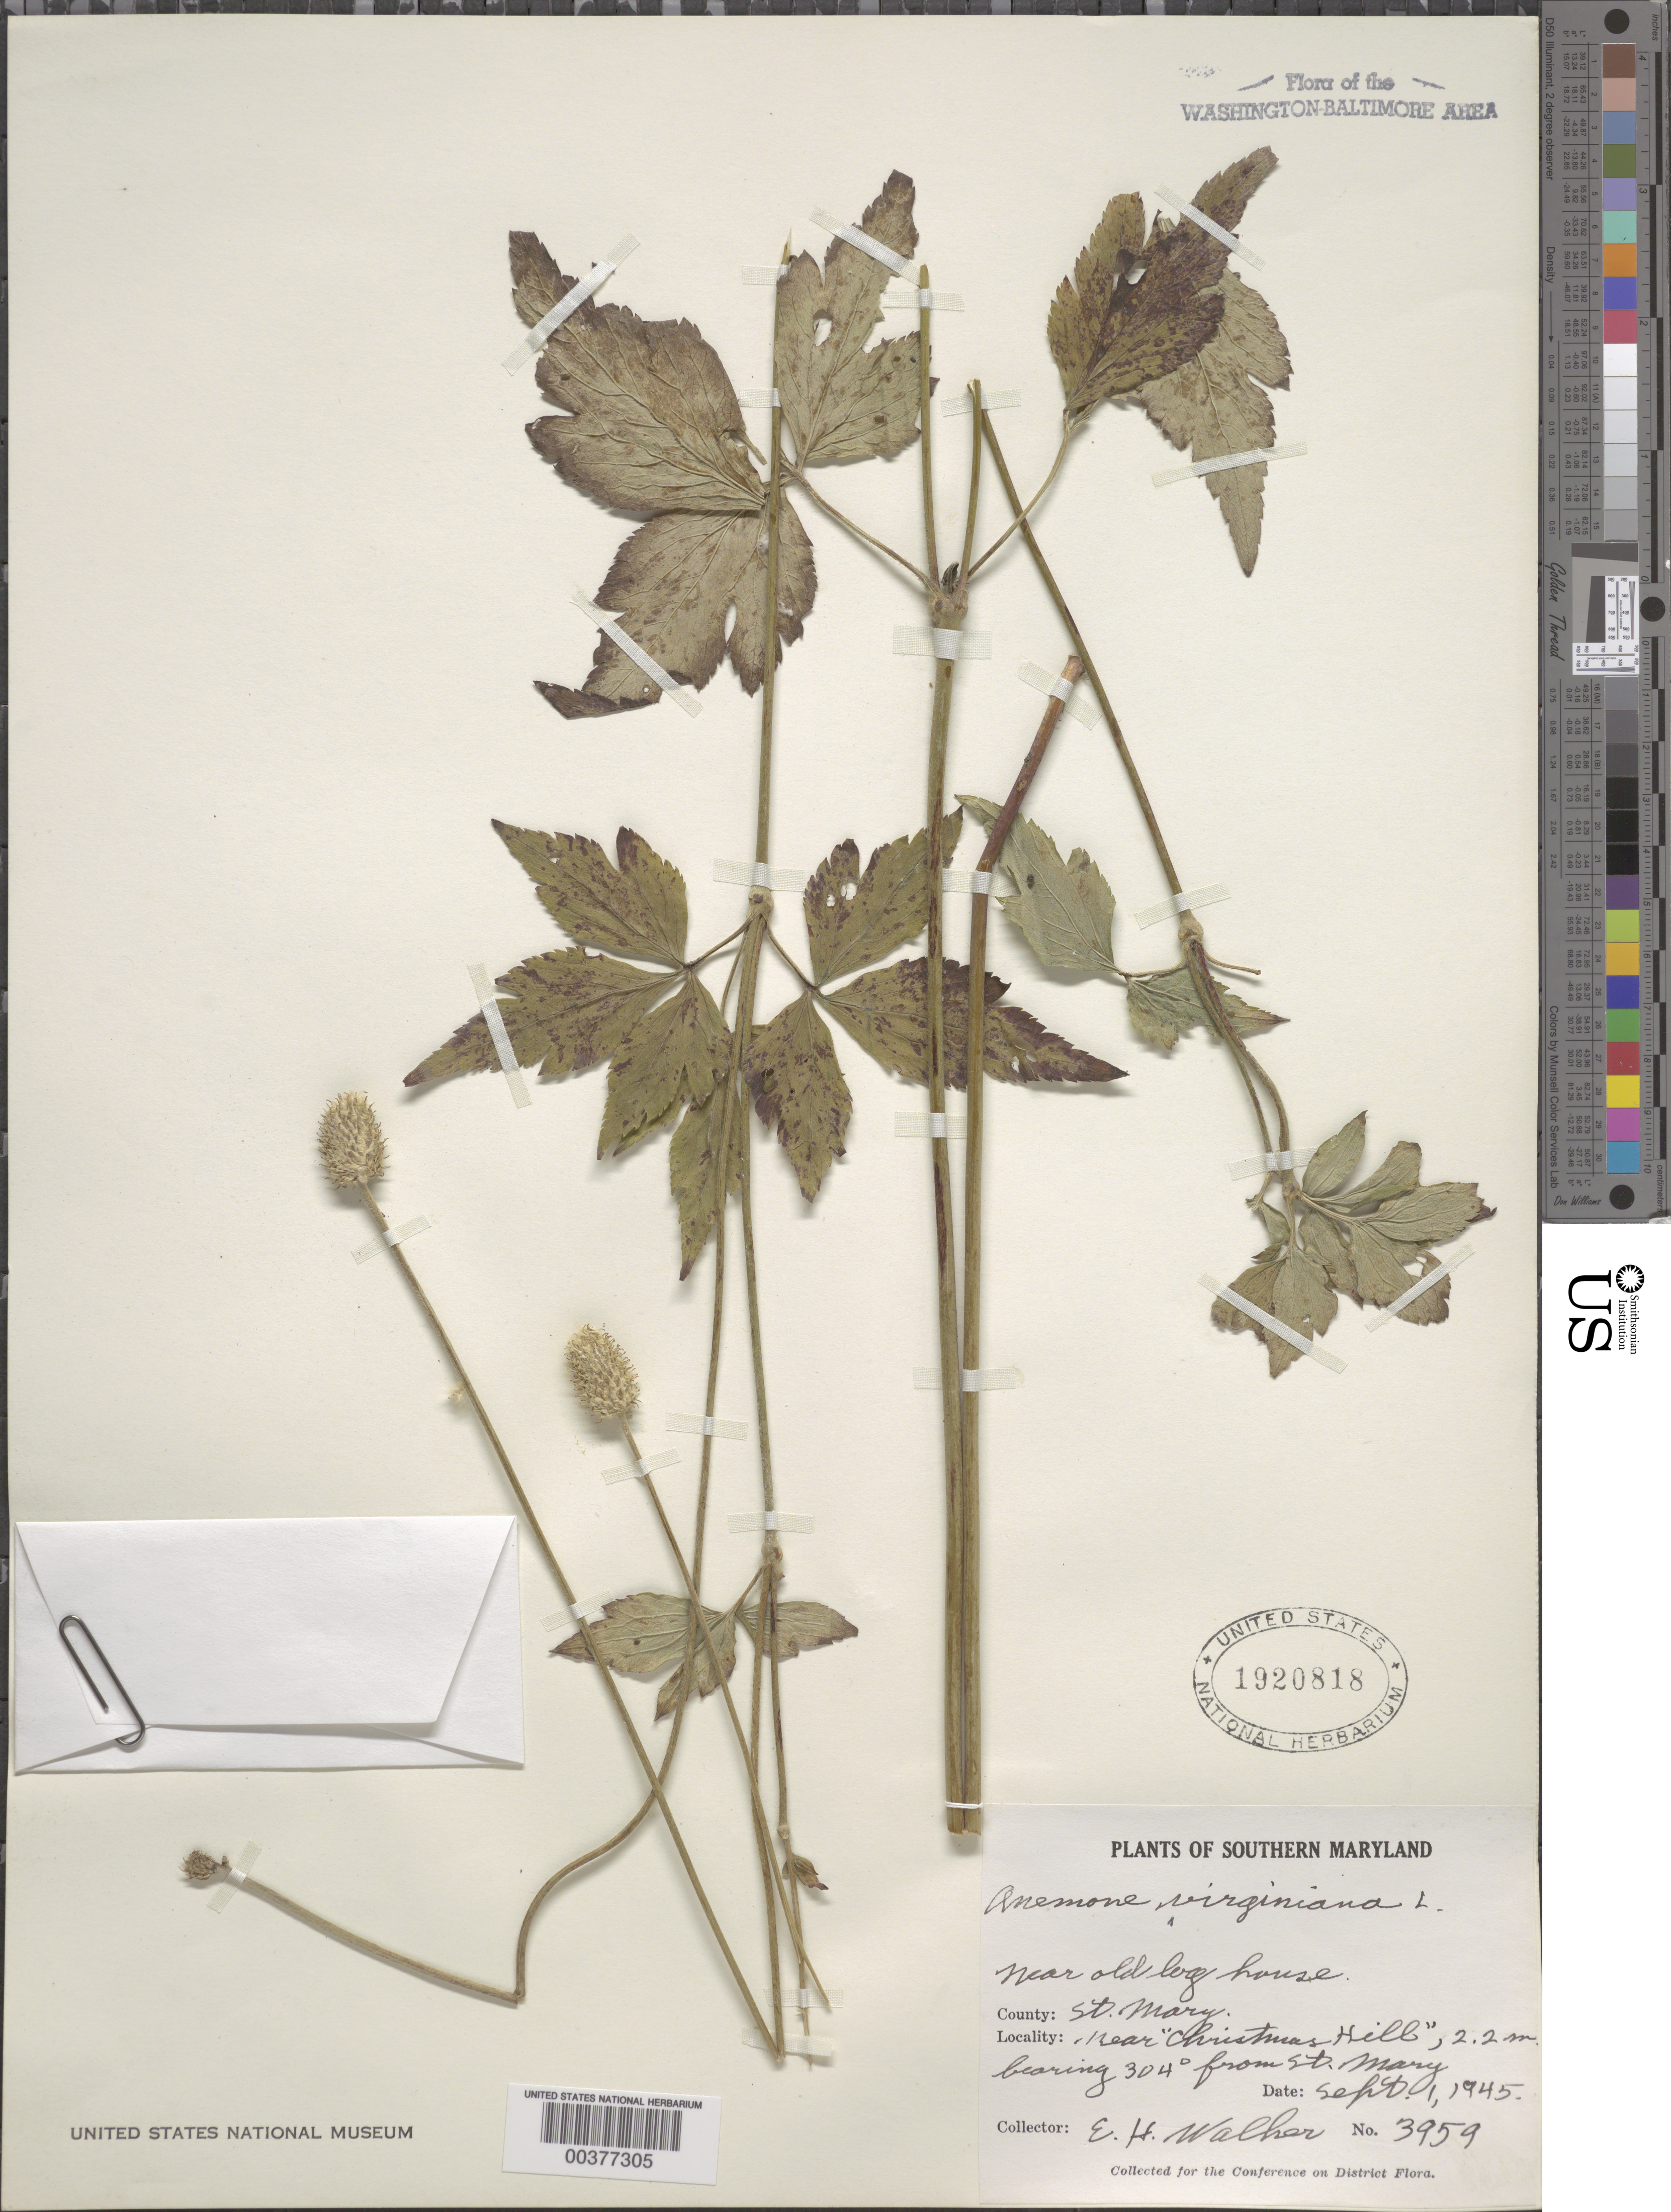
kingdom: Plantae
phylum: Tracheophyta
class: Magnoliopsida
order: Ranunculales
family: Ranunculaceae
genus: Anemone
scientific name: Anemone virginiana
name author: L.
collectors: E. H. Walker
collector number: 3959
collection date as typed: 01 Sep 1945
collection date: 1945-09-01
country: United States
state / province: Maryland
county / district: St. Mary's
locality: Christmas Hill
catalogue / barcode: US 1920818